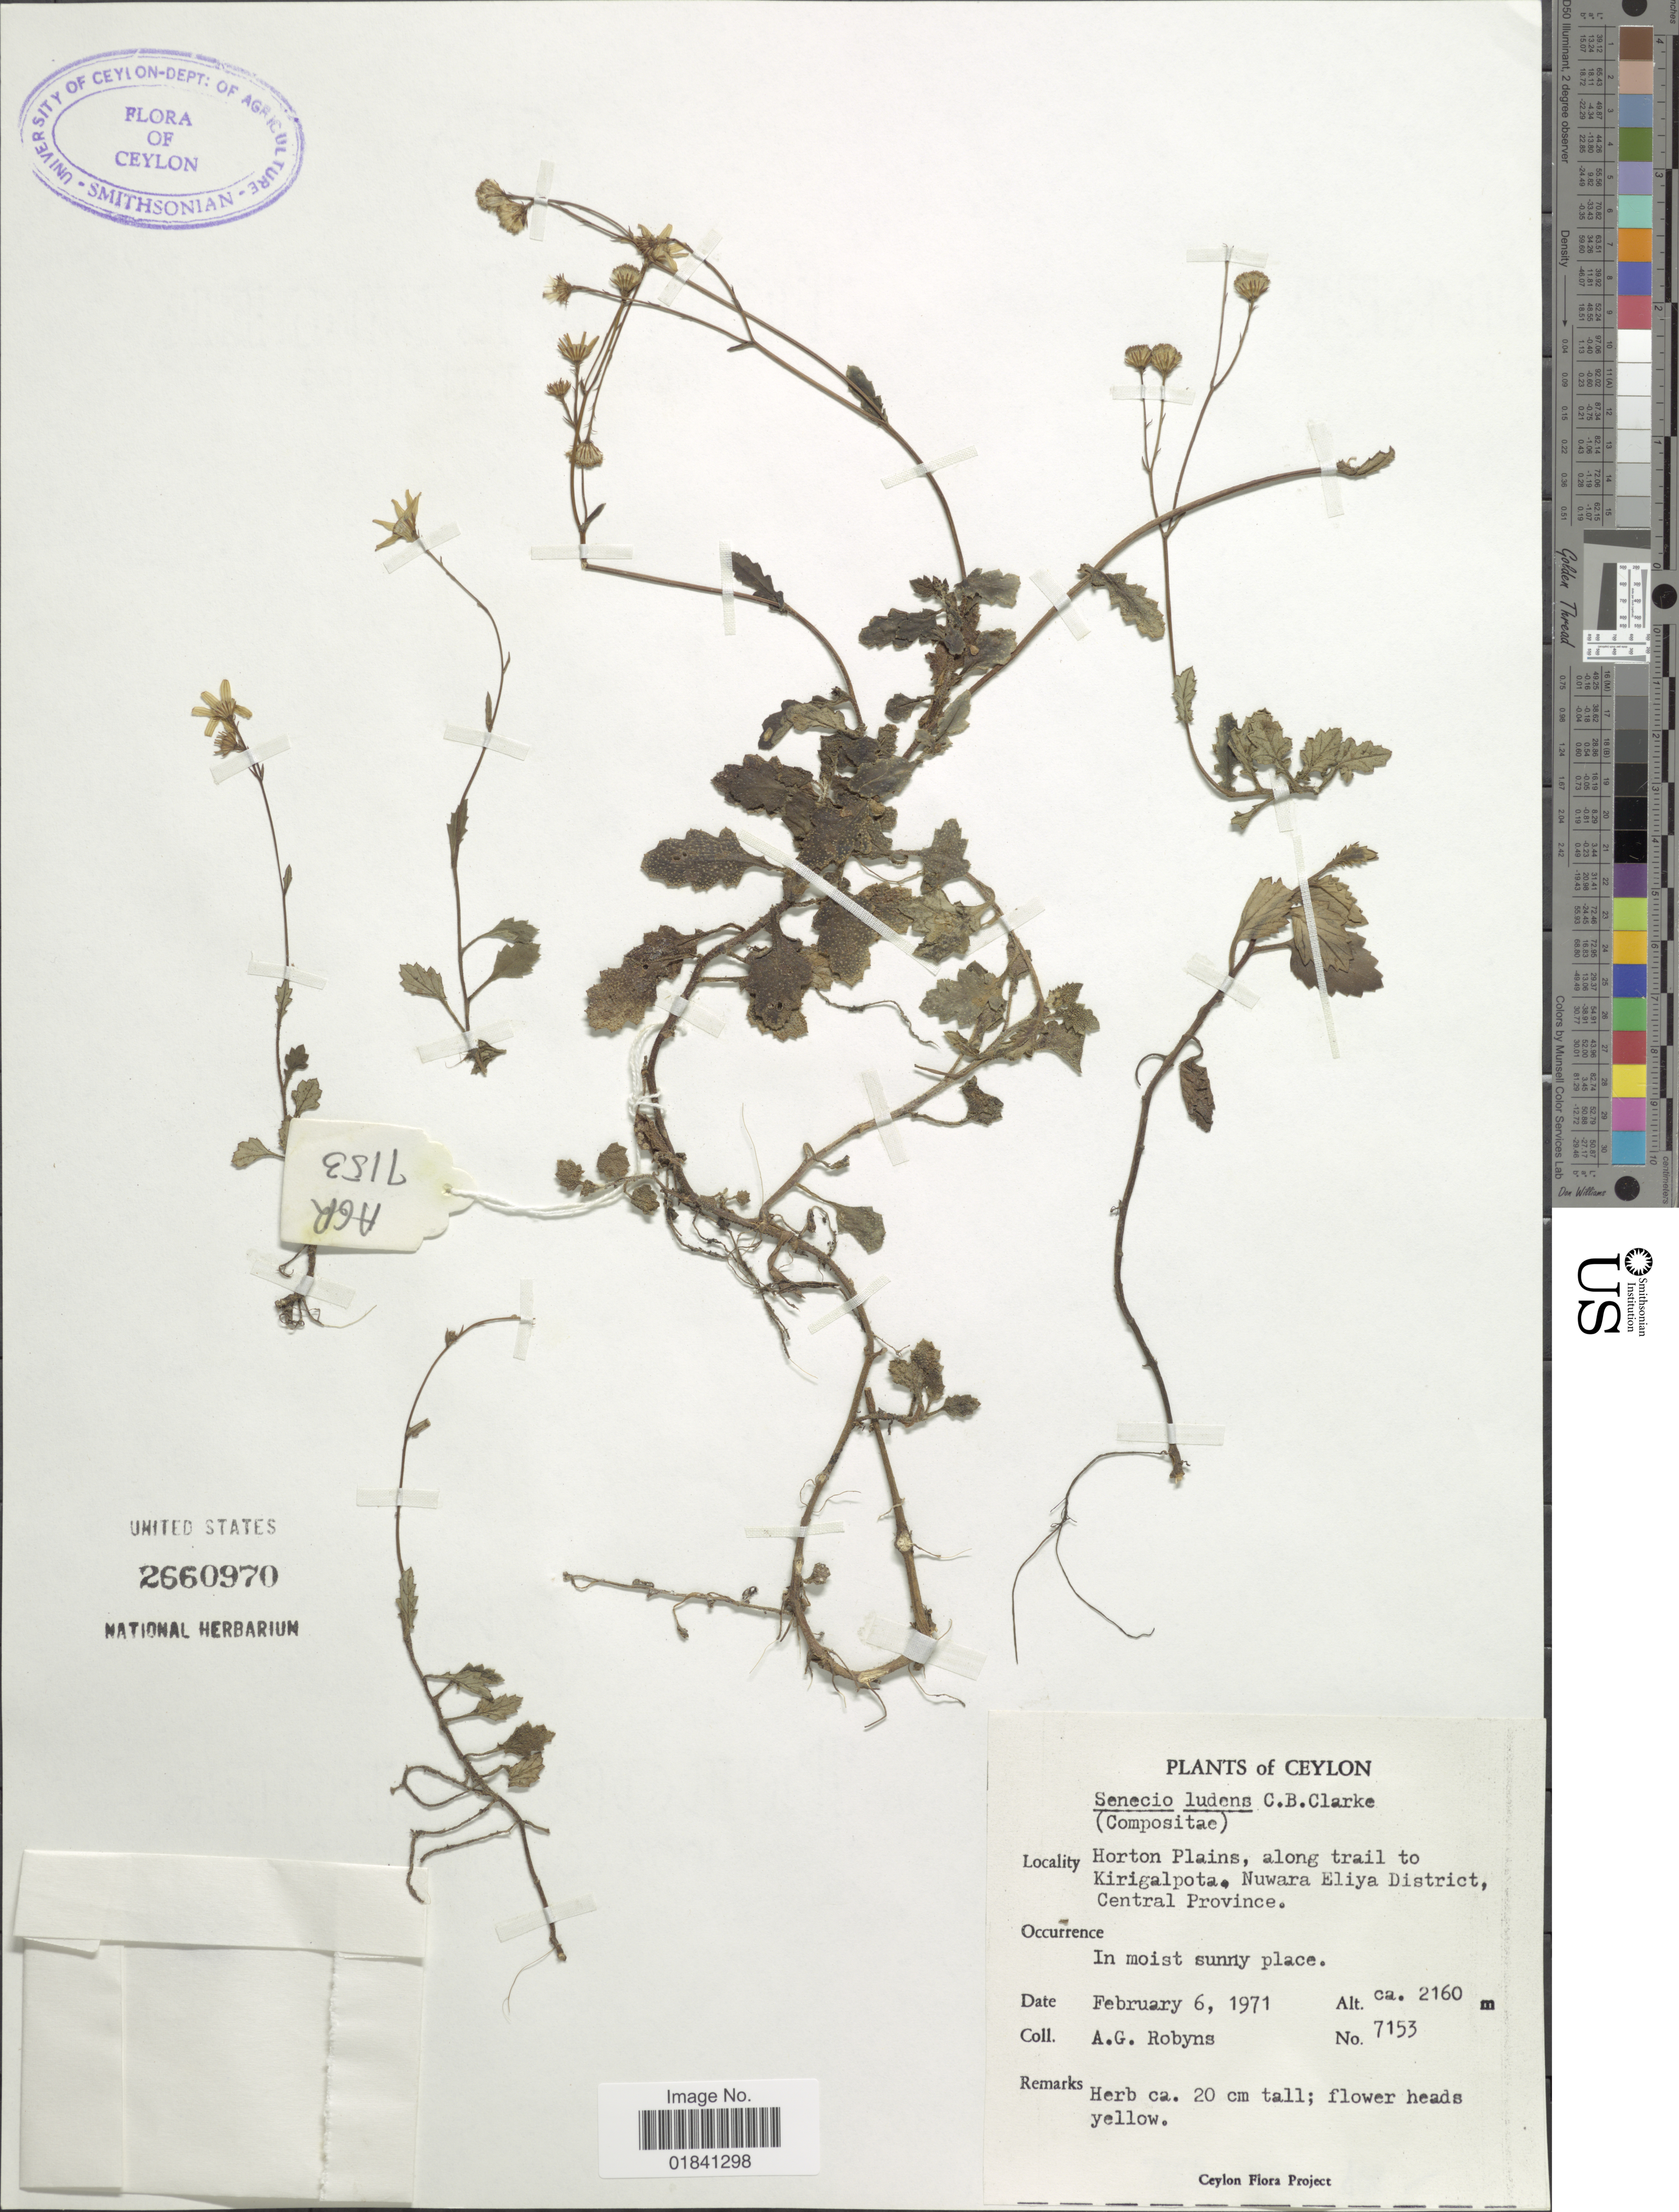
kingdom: Plantae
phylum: Tracheophyta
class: Magnoliopsida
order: Asterales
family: Asteraceae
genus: Senecio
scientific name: Senecio ludens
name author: Clarke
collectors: A. Robyns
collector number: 7153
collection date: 1971-02-06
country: Sri Lanka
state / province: Central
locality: Ceylon, Horton Plains, along trail to Kirigalpota, Nuwara Eliya District, Central Province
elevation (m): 2160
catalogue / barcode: US 2660970